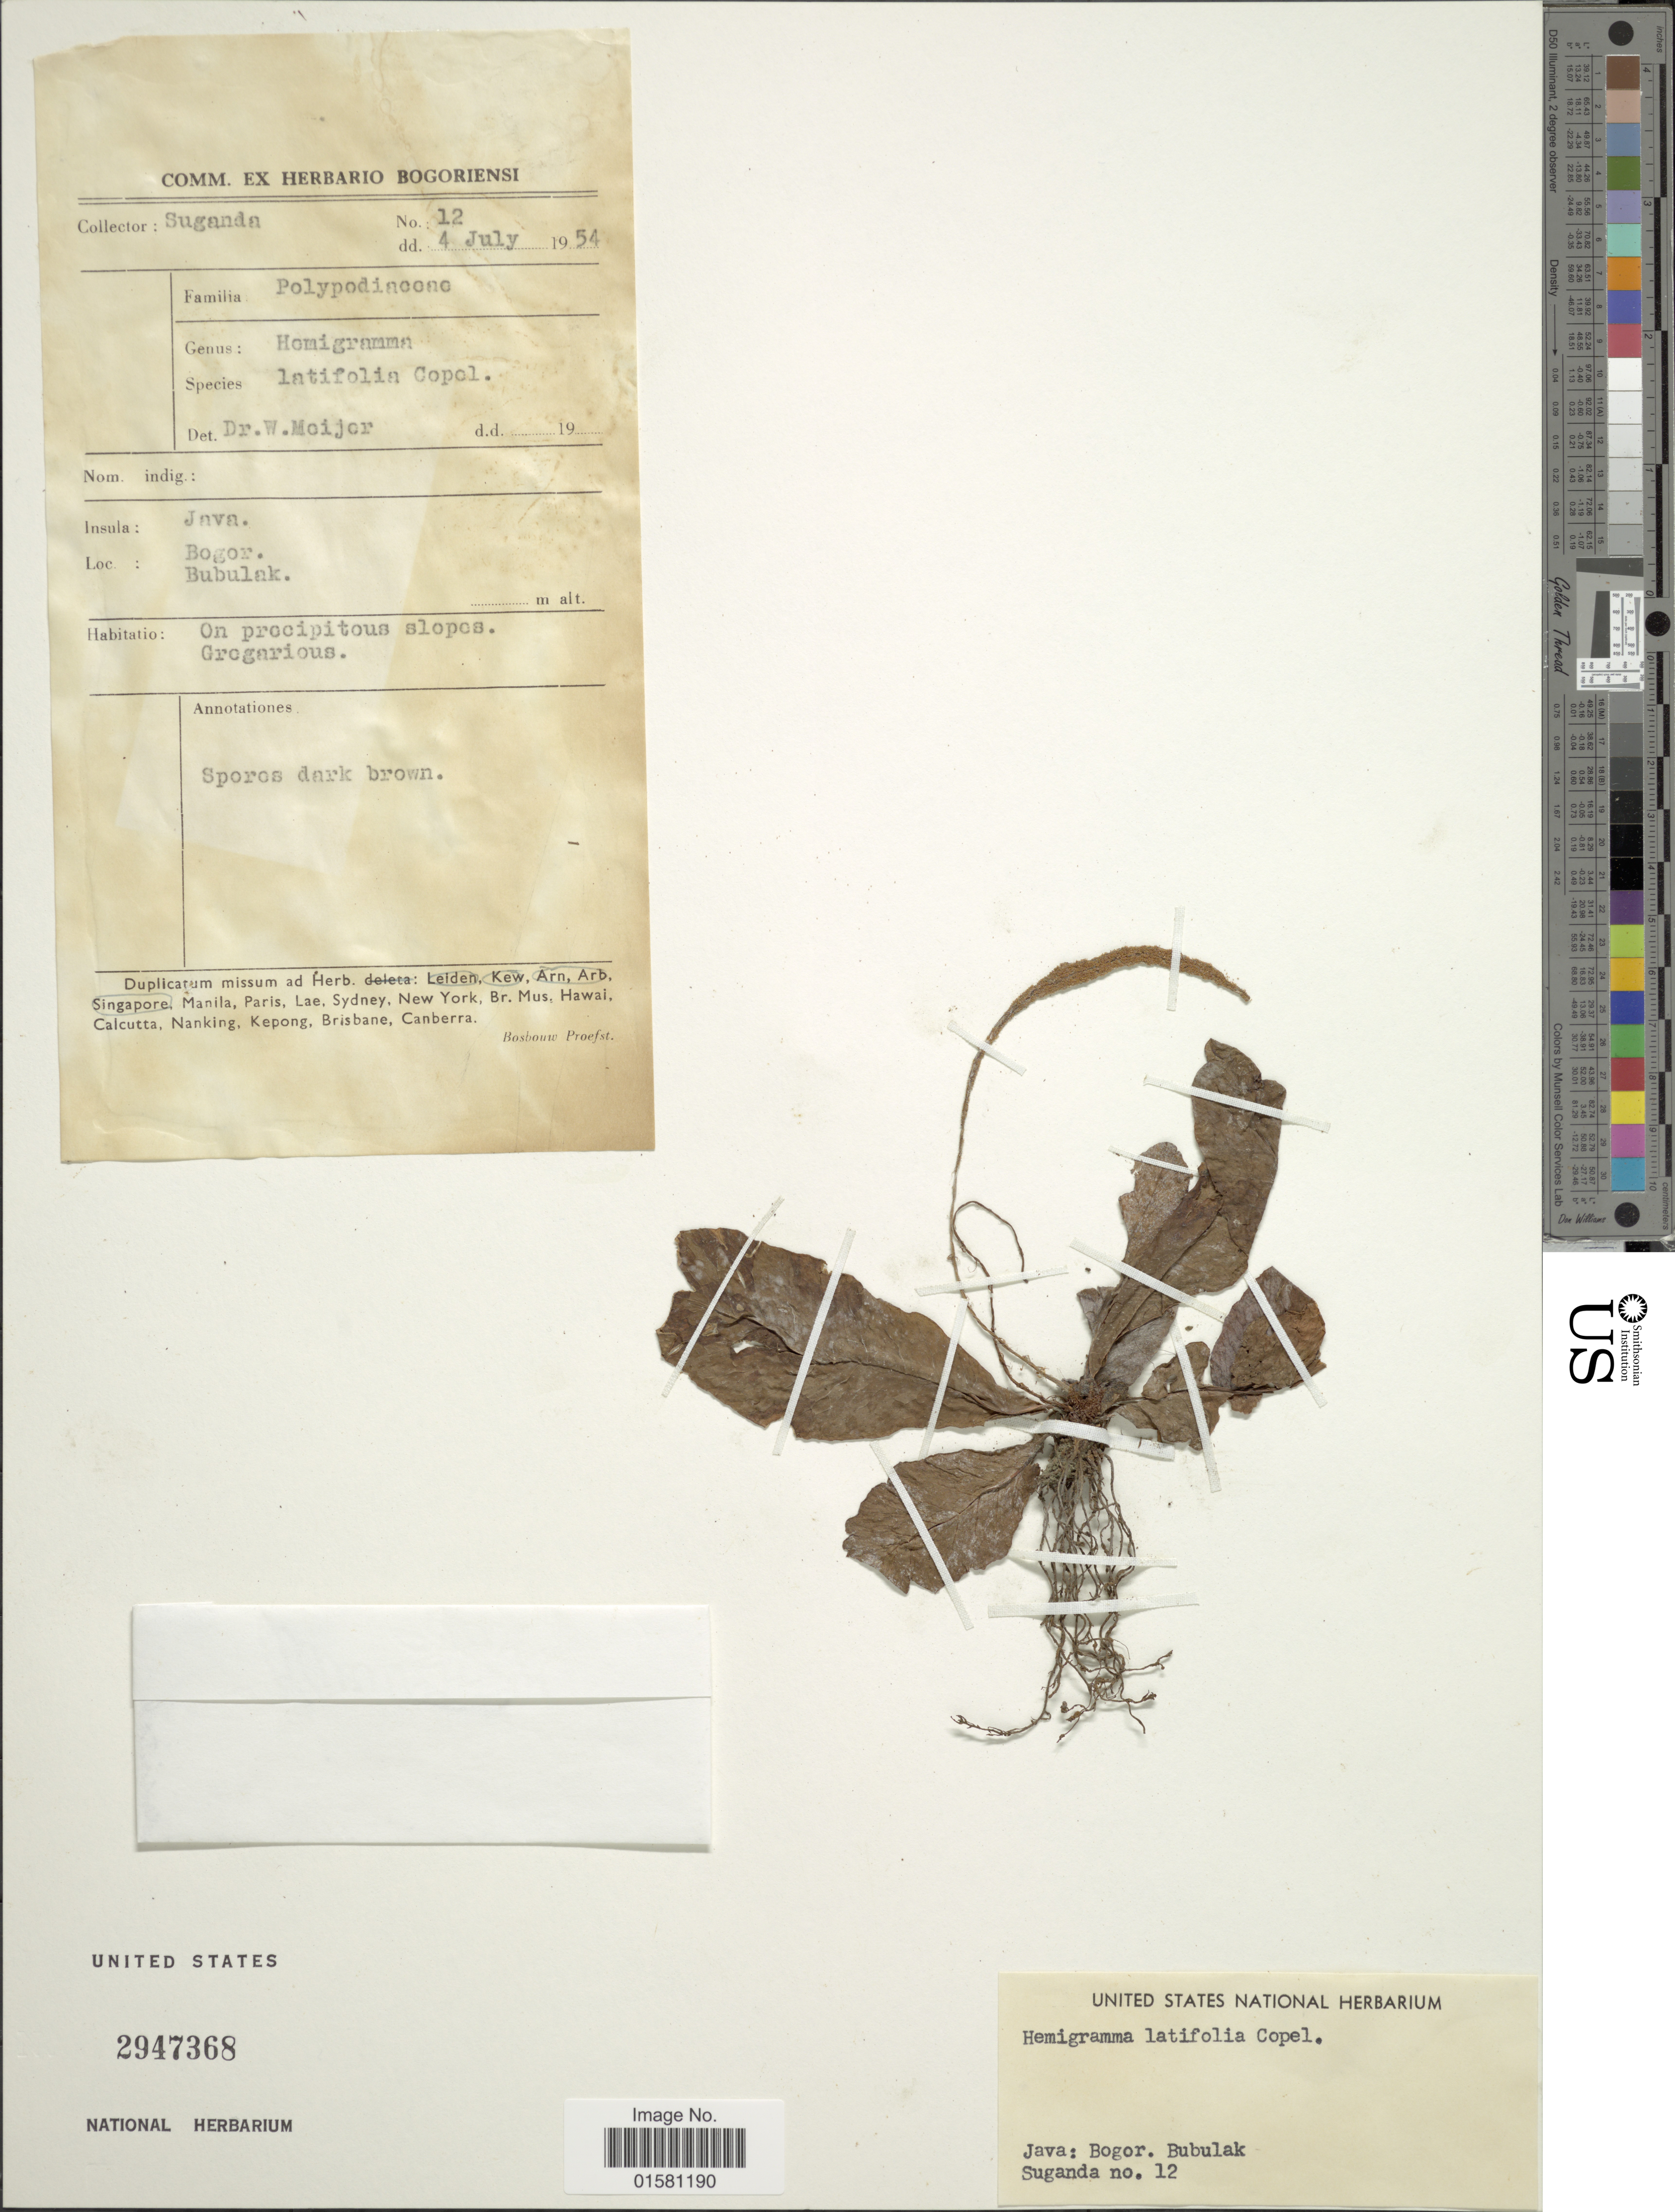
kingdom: Plantae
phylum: Tracheophyta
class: Polypodiopsida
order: Polypodiales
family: Tectariaceae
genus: Tectaria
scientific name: Tectaria taccifolia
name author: (Fée) M.G. Price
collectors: Suganda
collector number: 12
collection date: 1954-07-04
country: Indonesia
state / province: Java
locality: Java: Bogor. Bubulak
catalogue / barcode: US 2947368